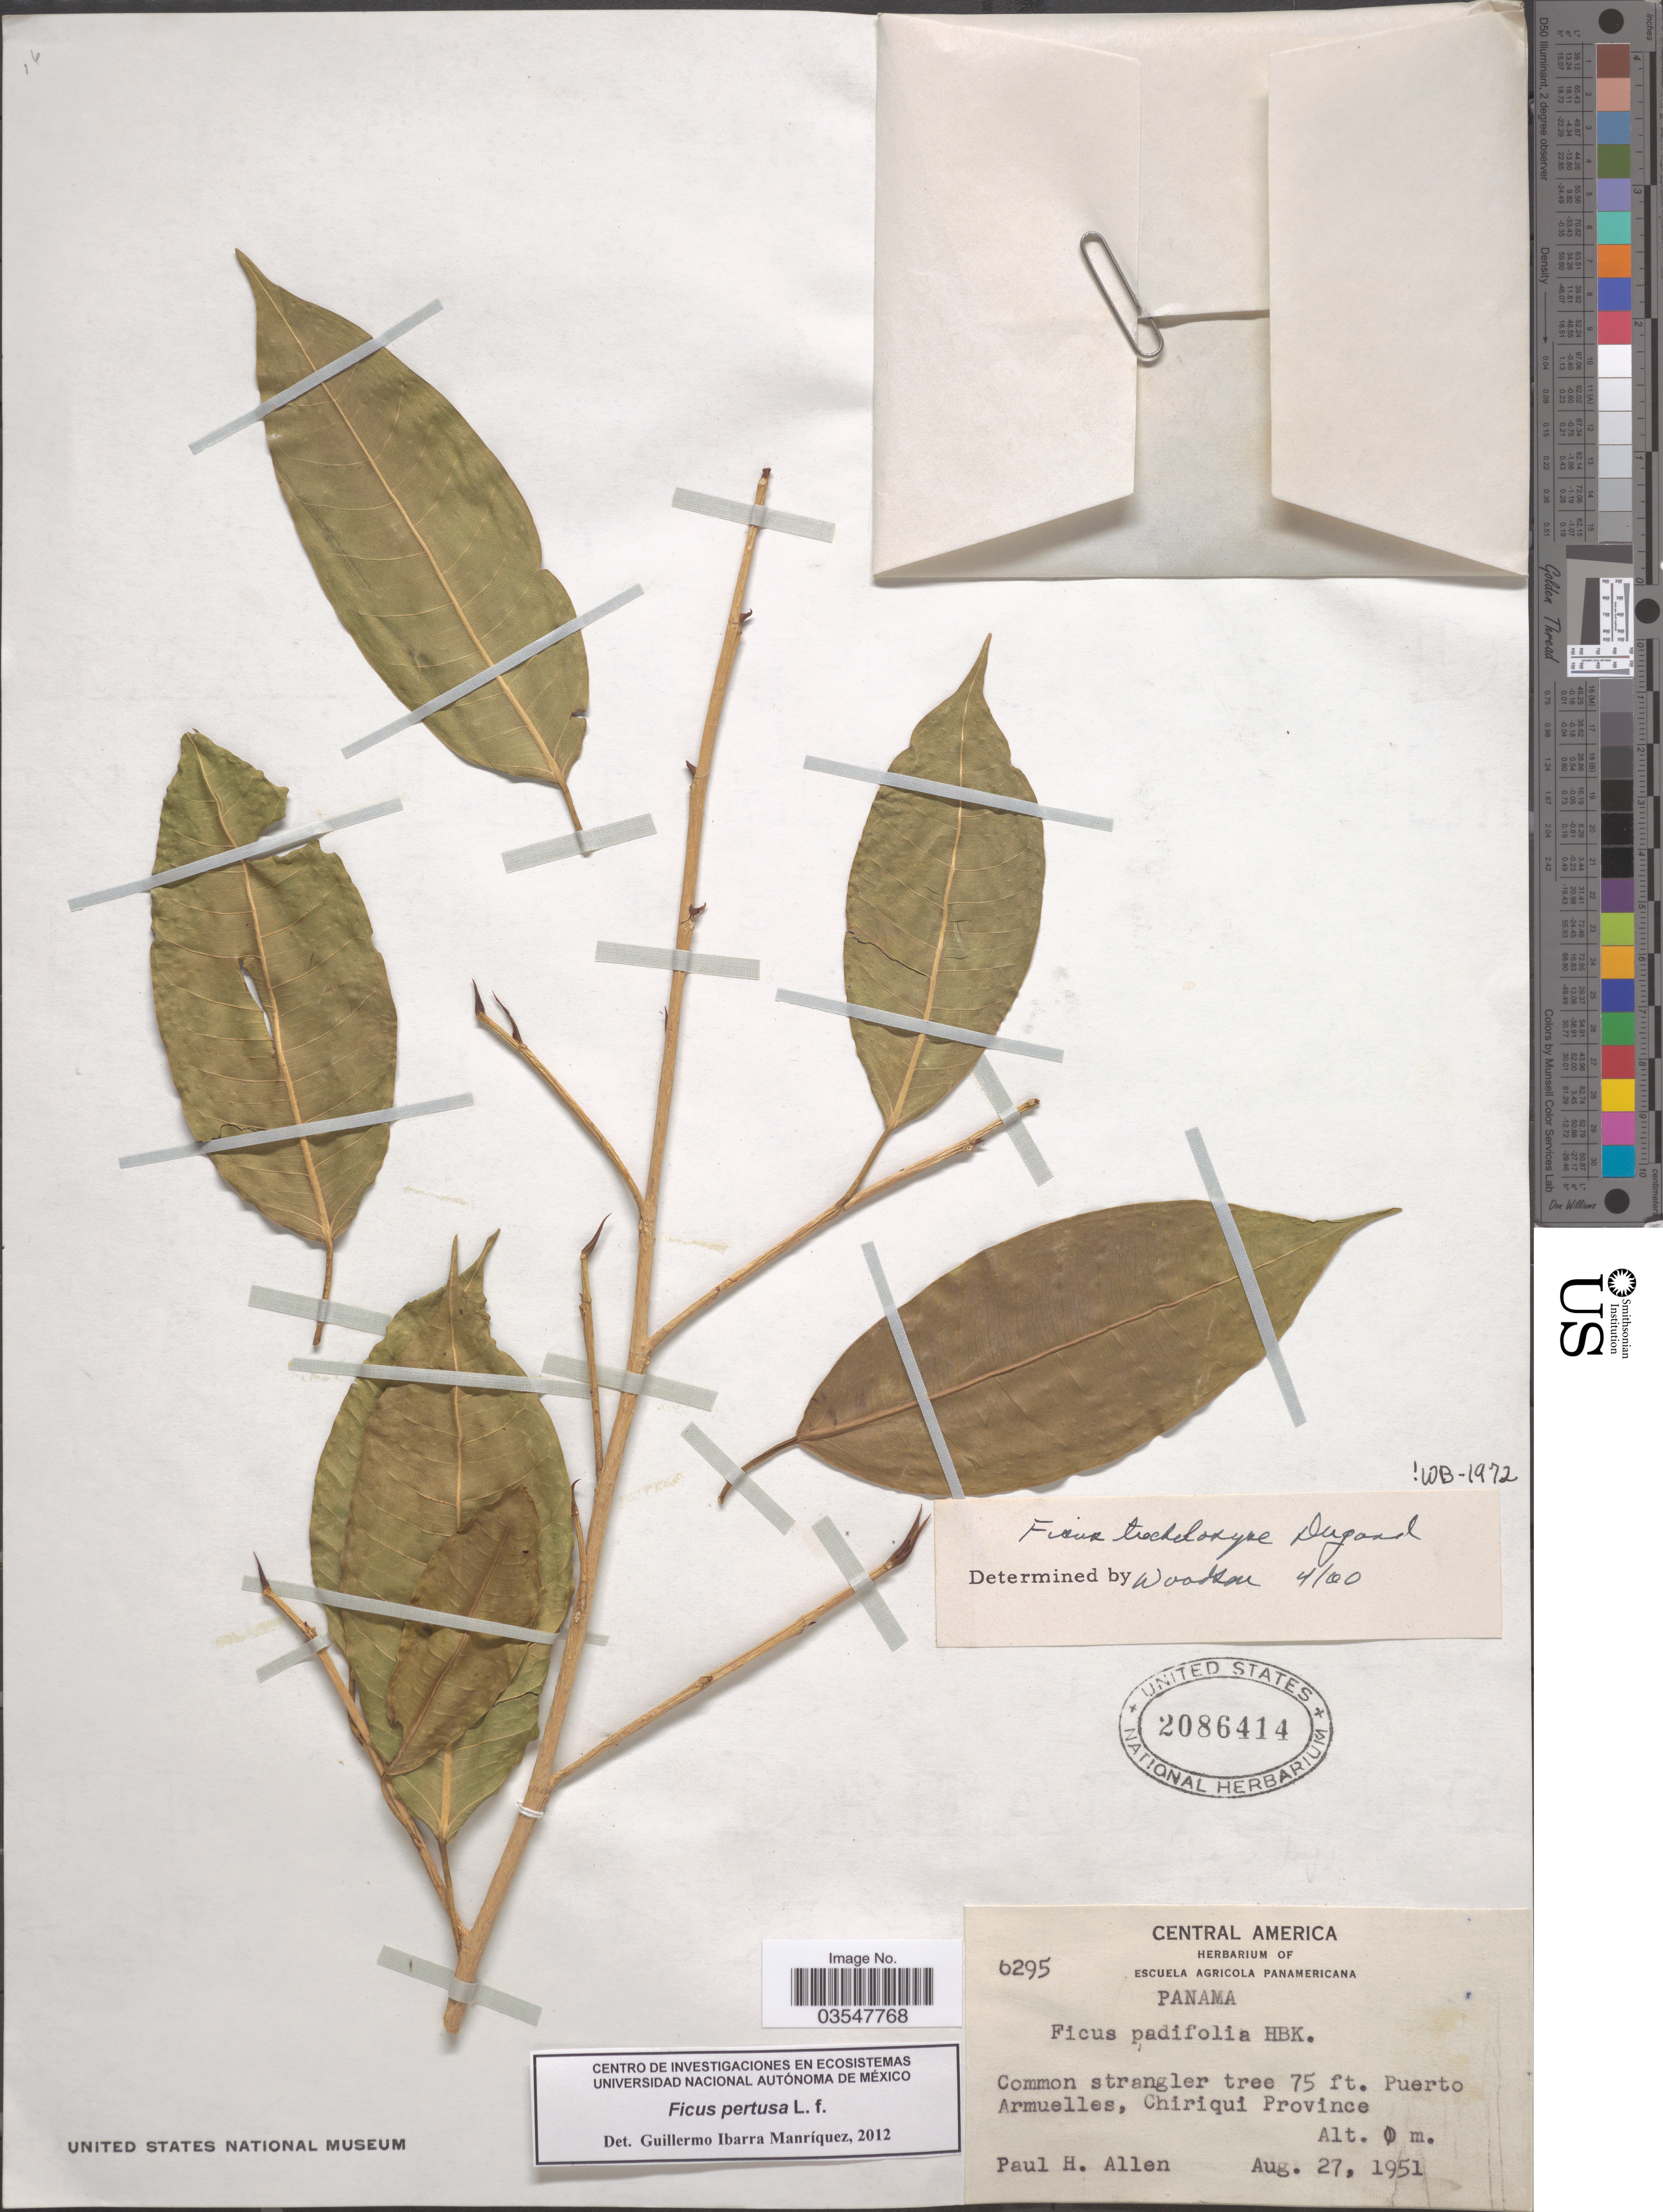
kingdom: Plantae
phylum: Tracheophyta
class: Magnoliopsida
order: Rosales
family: Moraceae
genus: Ficus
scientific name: Ficus trachelosyce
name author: Dugand G.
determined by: Cardoso Pederneiras, L.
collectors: P. H. Allen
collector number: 6295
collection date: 1951-08-27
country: Panama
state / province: Chiriqui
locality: Puerto Armuelles.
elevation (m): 0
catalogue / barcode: US 2086414